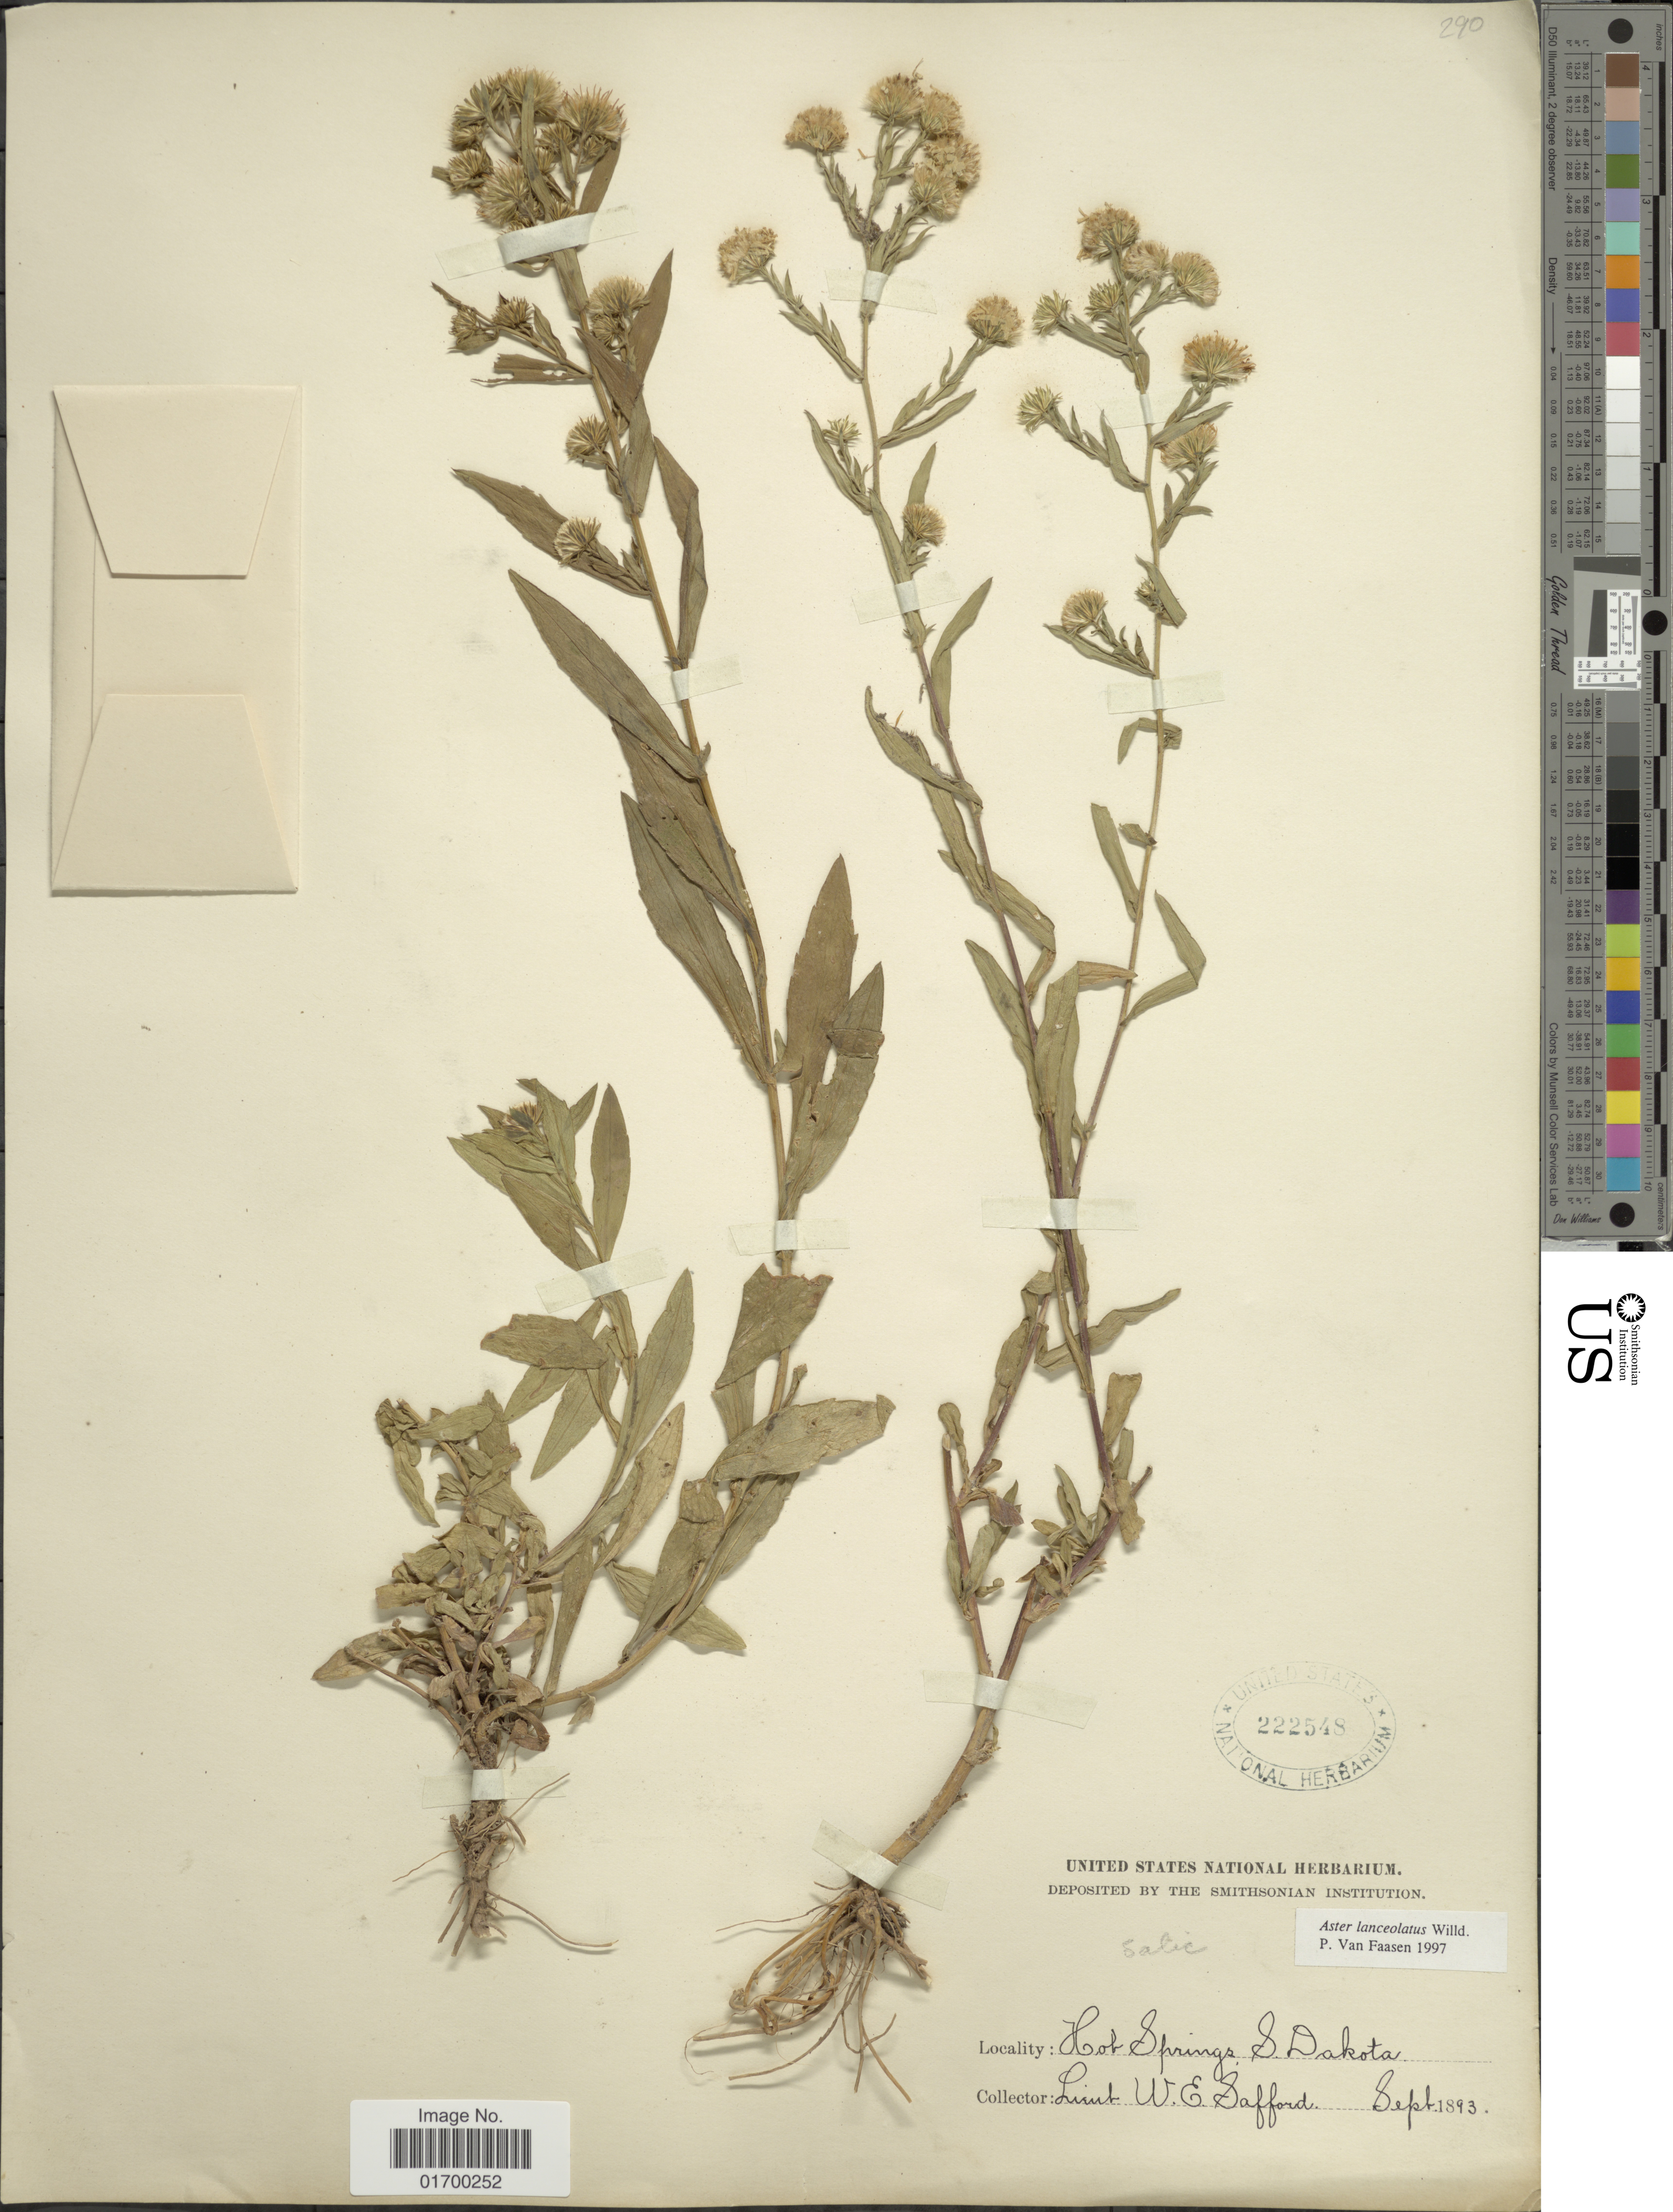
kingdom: Plantae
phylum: Tracheophyta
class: Magnoliopsida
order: Asterales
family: Asteraceae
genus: Symphyotrichum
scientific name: Symphyotrichum lanceolatum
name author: (Willd.) G.L. Nesom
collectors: W. E. Safford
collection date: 1893-09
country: United States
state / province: South Dakota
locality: Hot Springs, S. Dakota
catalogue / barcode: US 222548